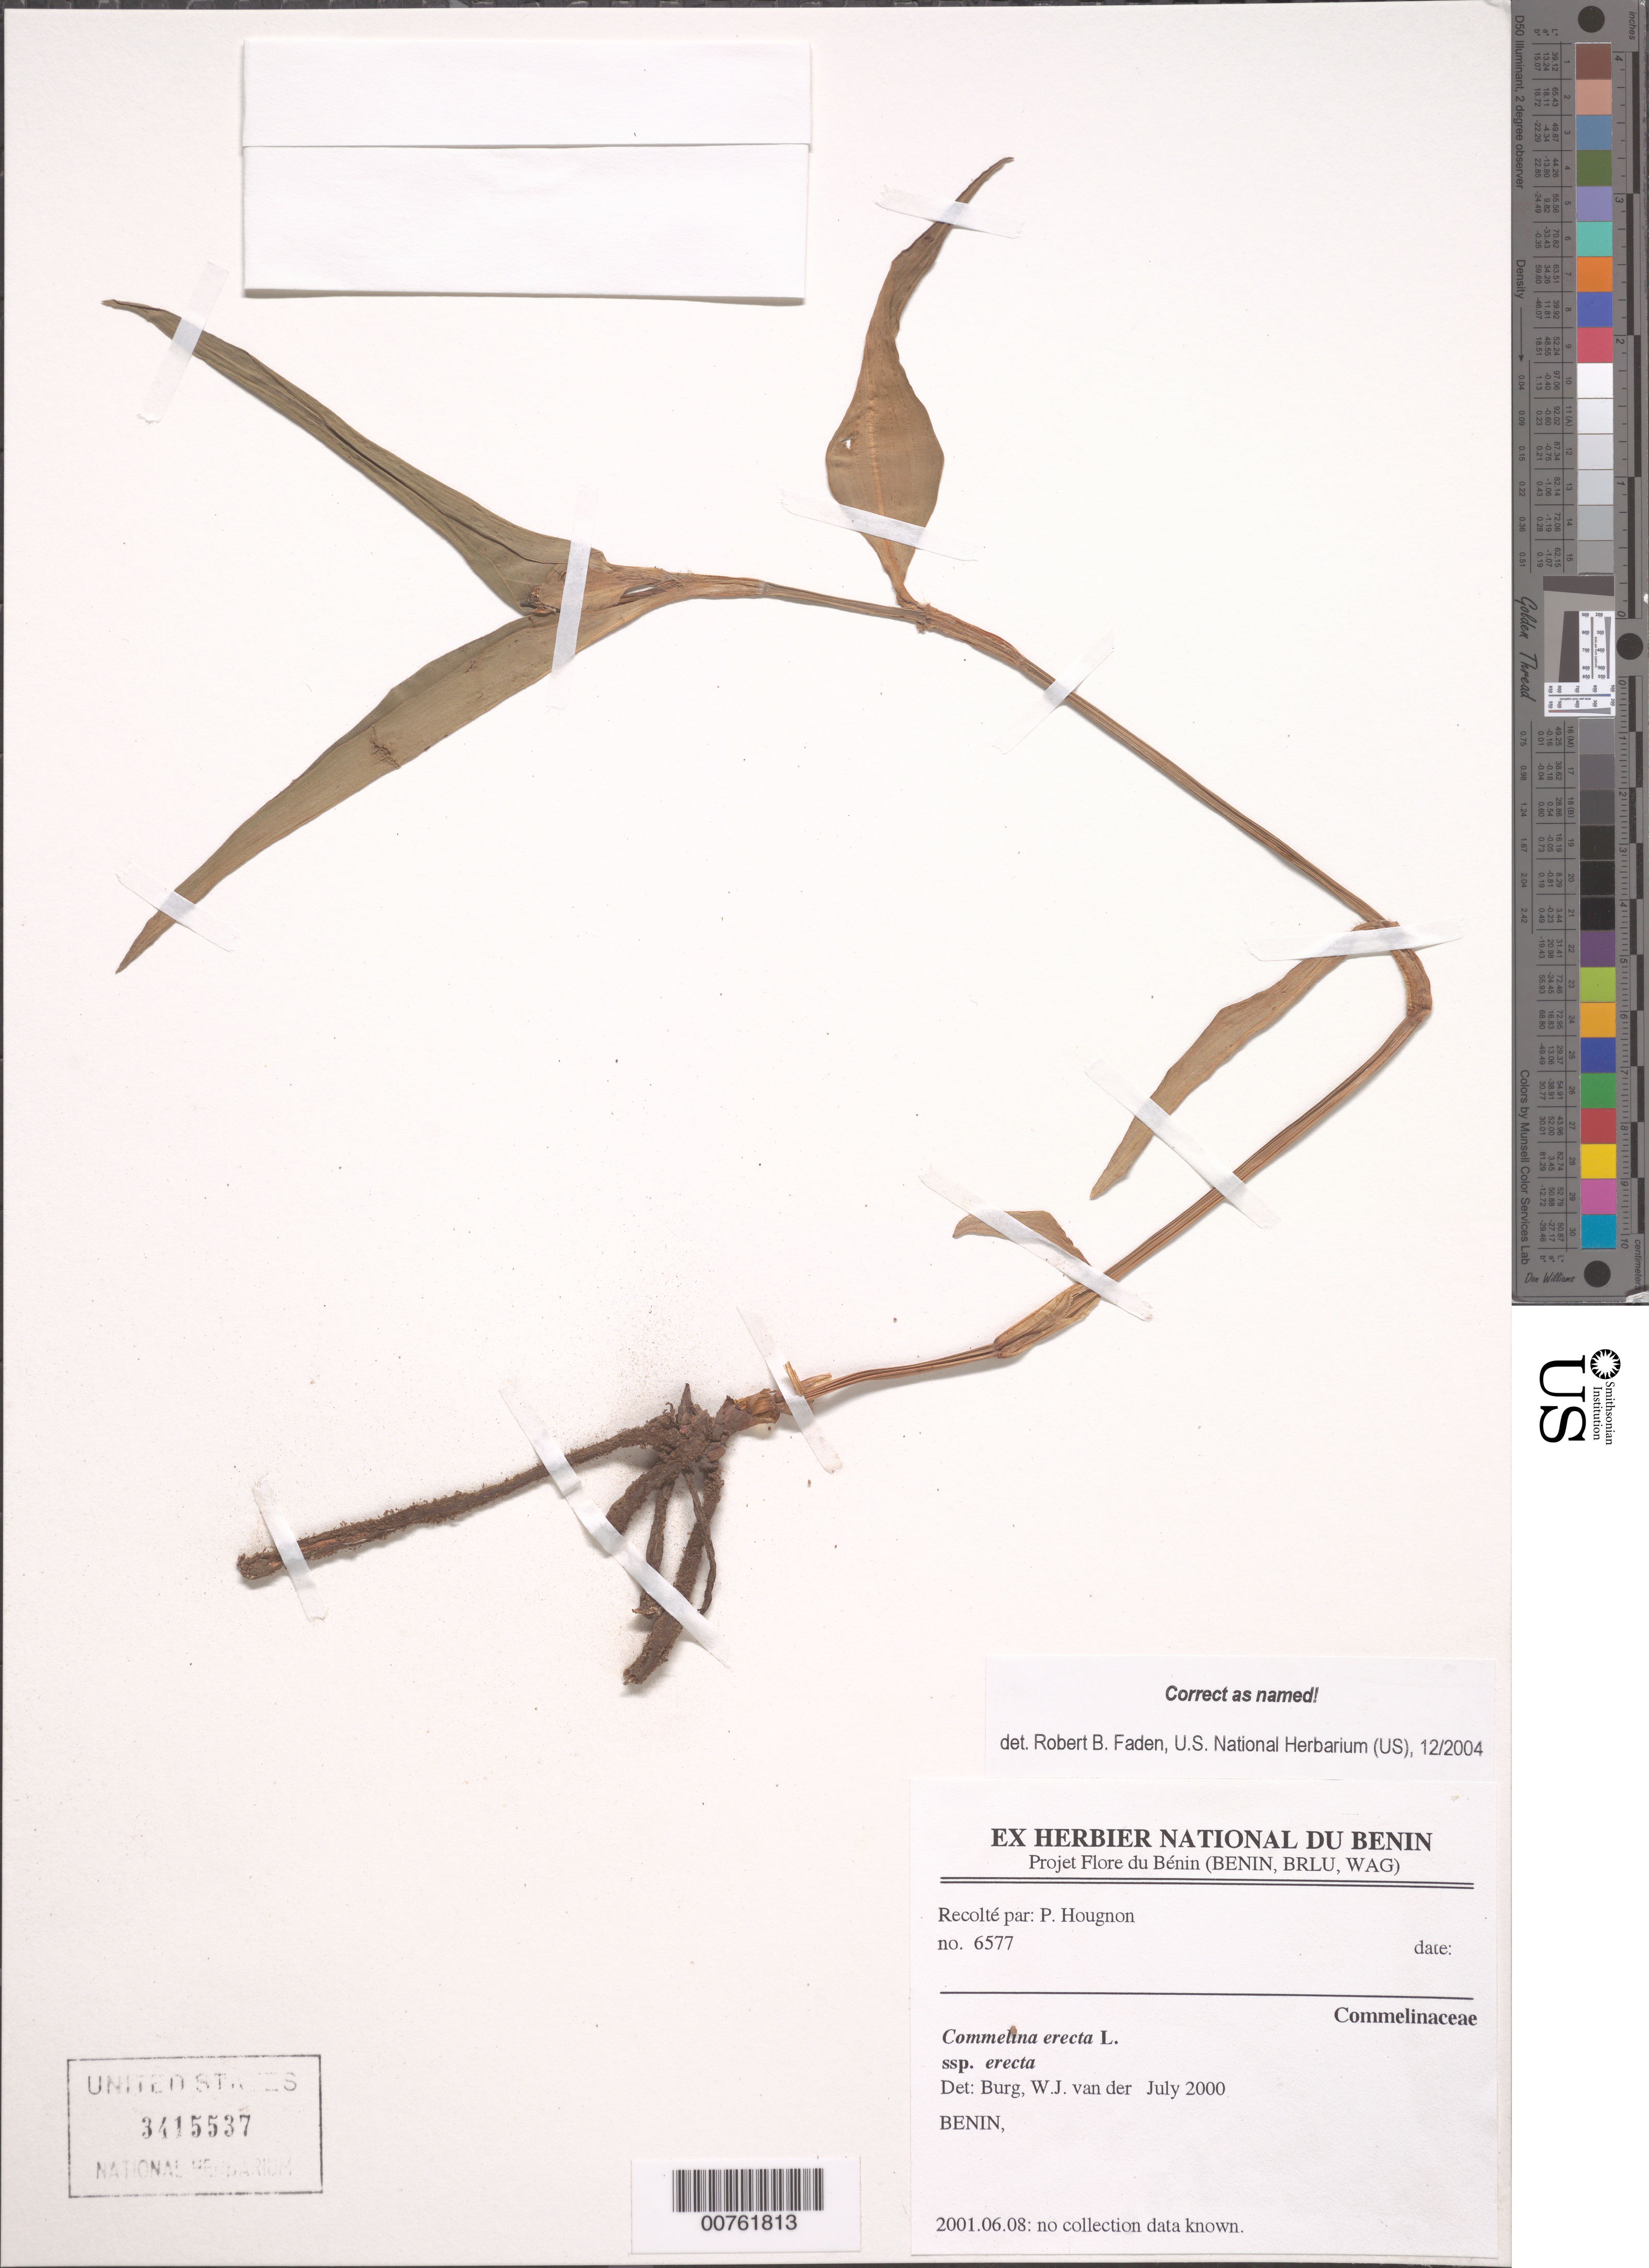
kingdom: Plantae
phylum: Tracheophyta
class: Liliopsida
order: Commelinales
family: Commelinaceae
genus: Commelina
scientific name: Commelina erecta subsp. erecta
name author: L.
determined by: Faden, Robert B., (US), Smithsonian Institution - National Museum of Natural History (UNITED STATES)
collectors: P. Hougnon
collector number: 6577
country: Benin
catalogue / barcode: US 3415537